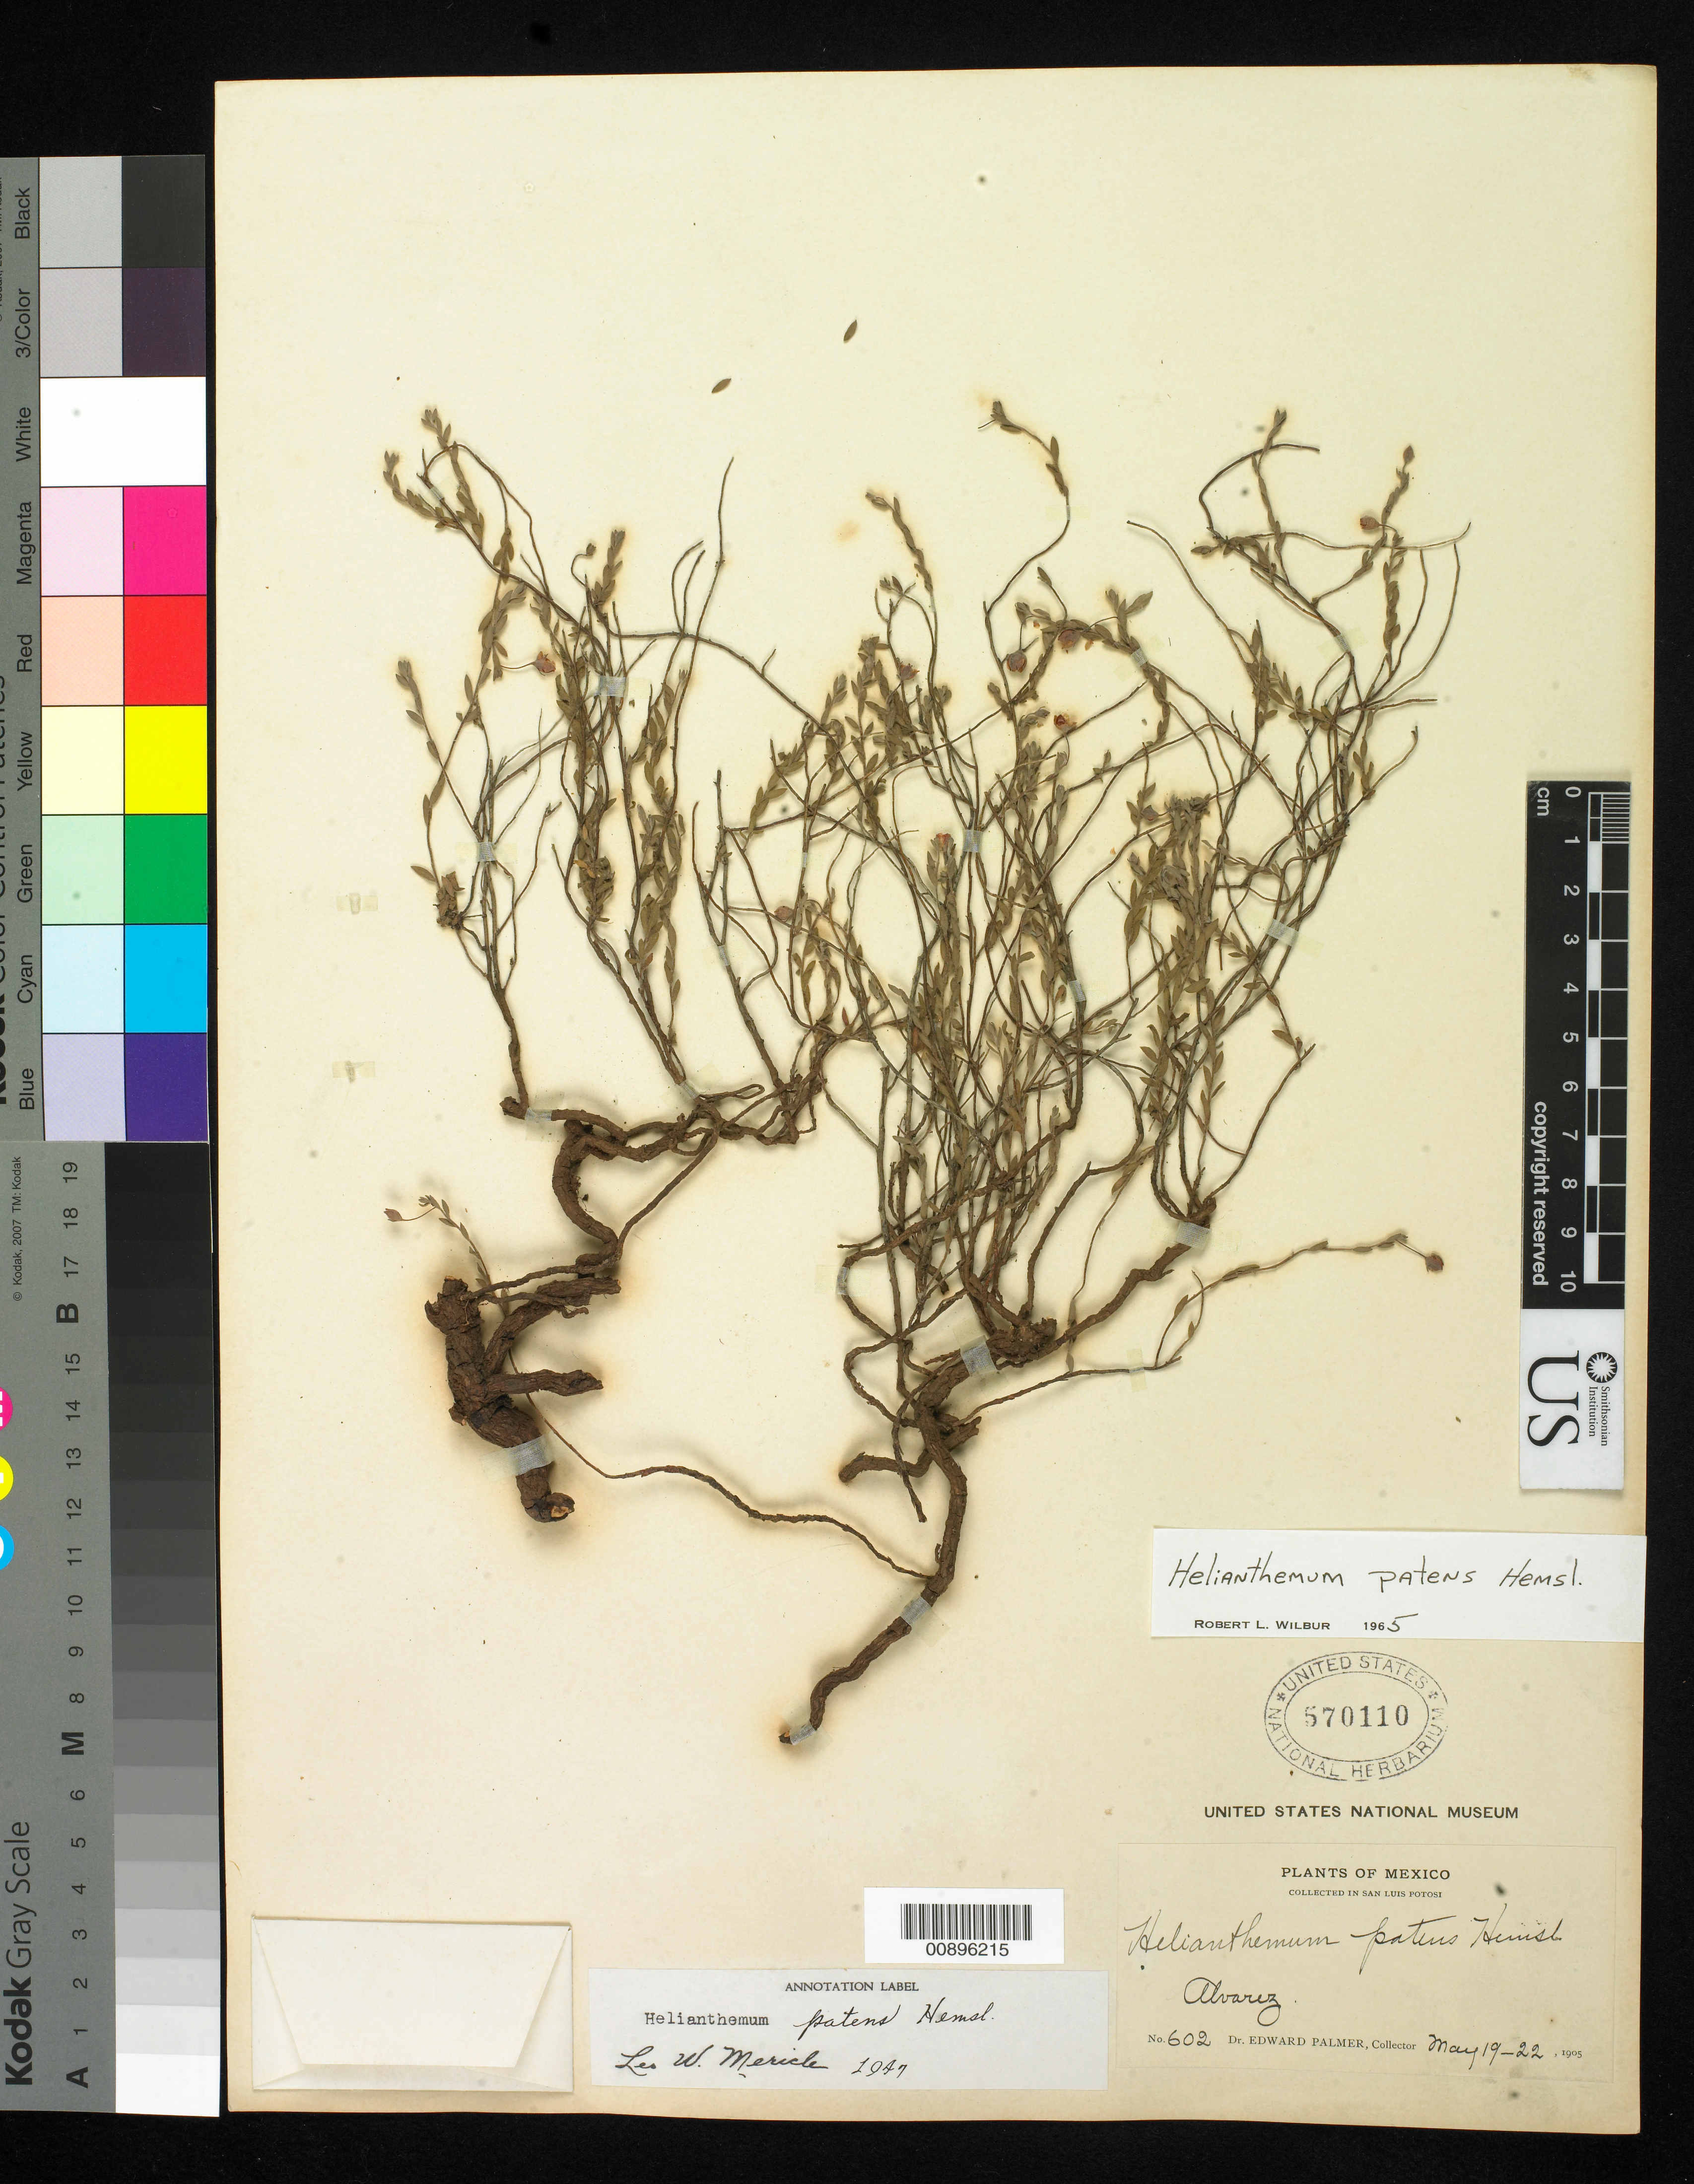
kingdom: Plantae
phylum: Tracheophyta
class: Magnoliopsida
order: Malvales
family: Cistaceae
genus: Helianthemum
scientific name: Helianthemum patens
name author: Hemsl.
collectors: E. Palmer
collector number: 602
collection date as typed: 19 May 1905 to 22 May 1905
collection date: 1905-05-19/1905-05-22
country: Mexico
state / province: San Luis Potosí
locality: Alvarez, San Luis Potosí.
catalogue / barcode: US 570110